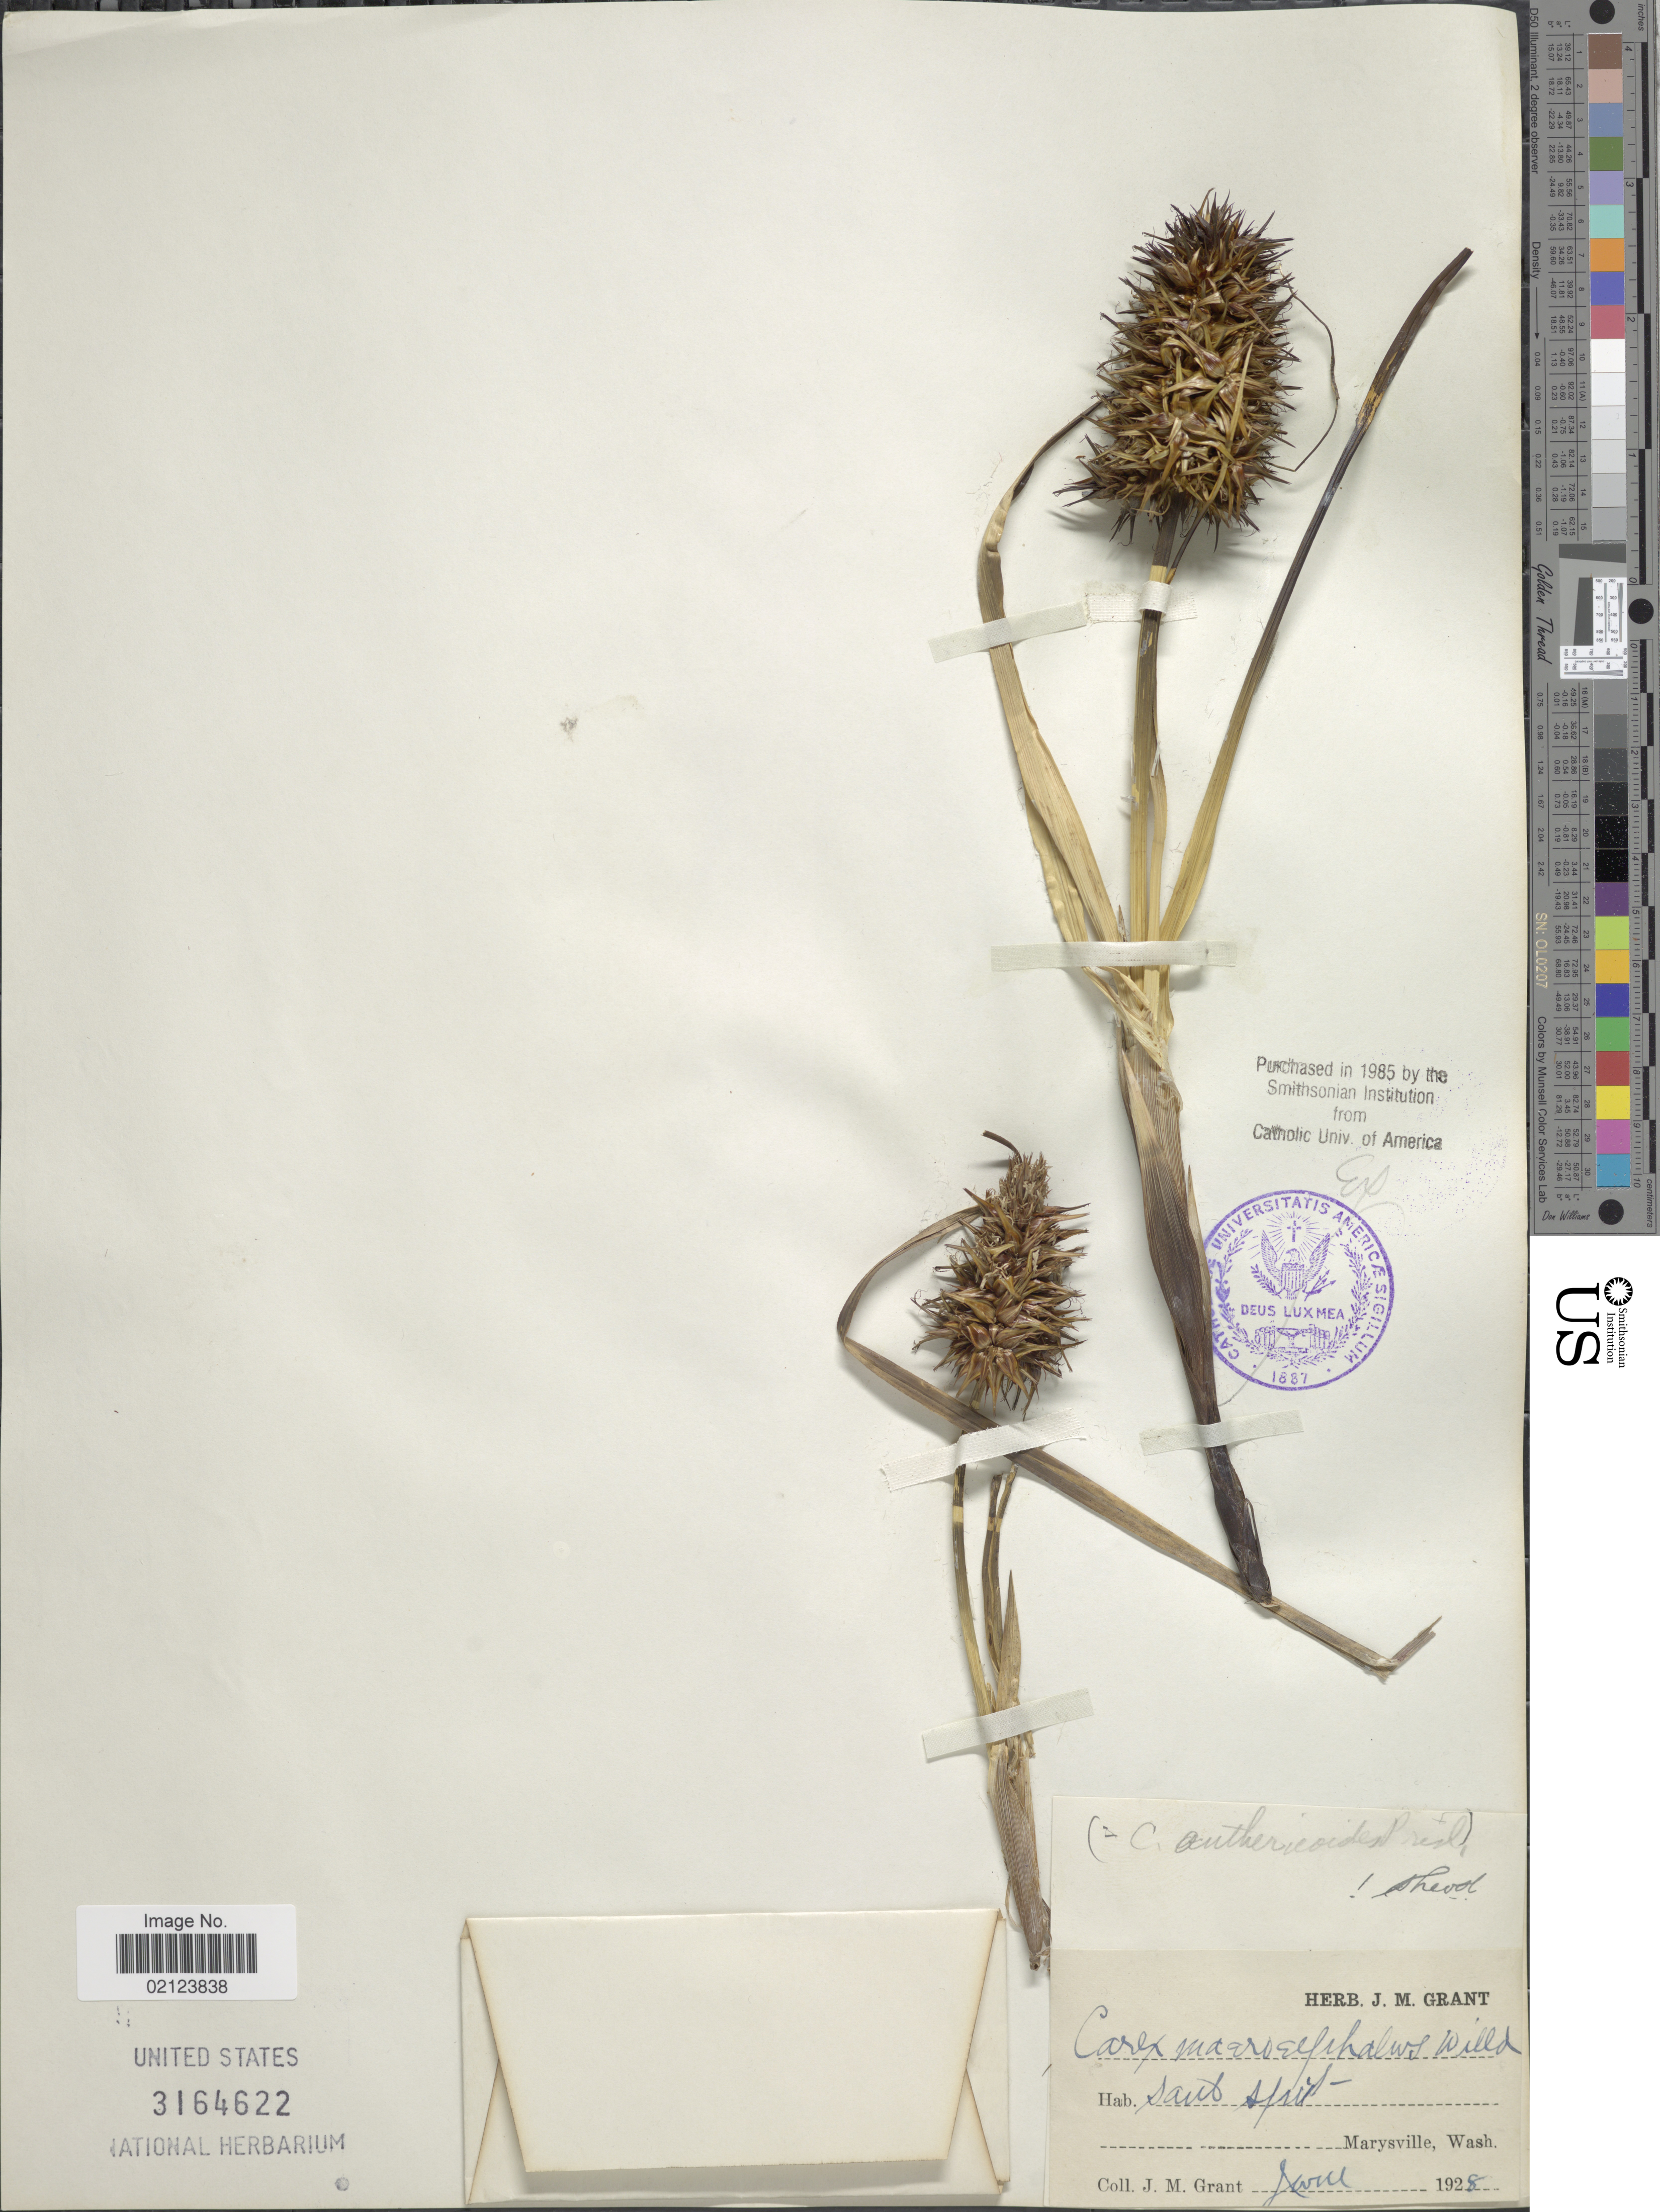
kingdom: Plantae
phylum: Tracheophyta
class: Liliopsida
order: Poales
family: Cyperaceae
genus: Carex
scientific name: Carex macrocephala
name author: Willd. ex Spreng.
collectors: J. M. Grant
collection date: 1928-06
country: United States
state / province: Washington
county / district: Snohomish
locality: Marysville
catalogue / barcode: US 3164622